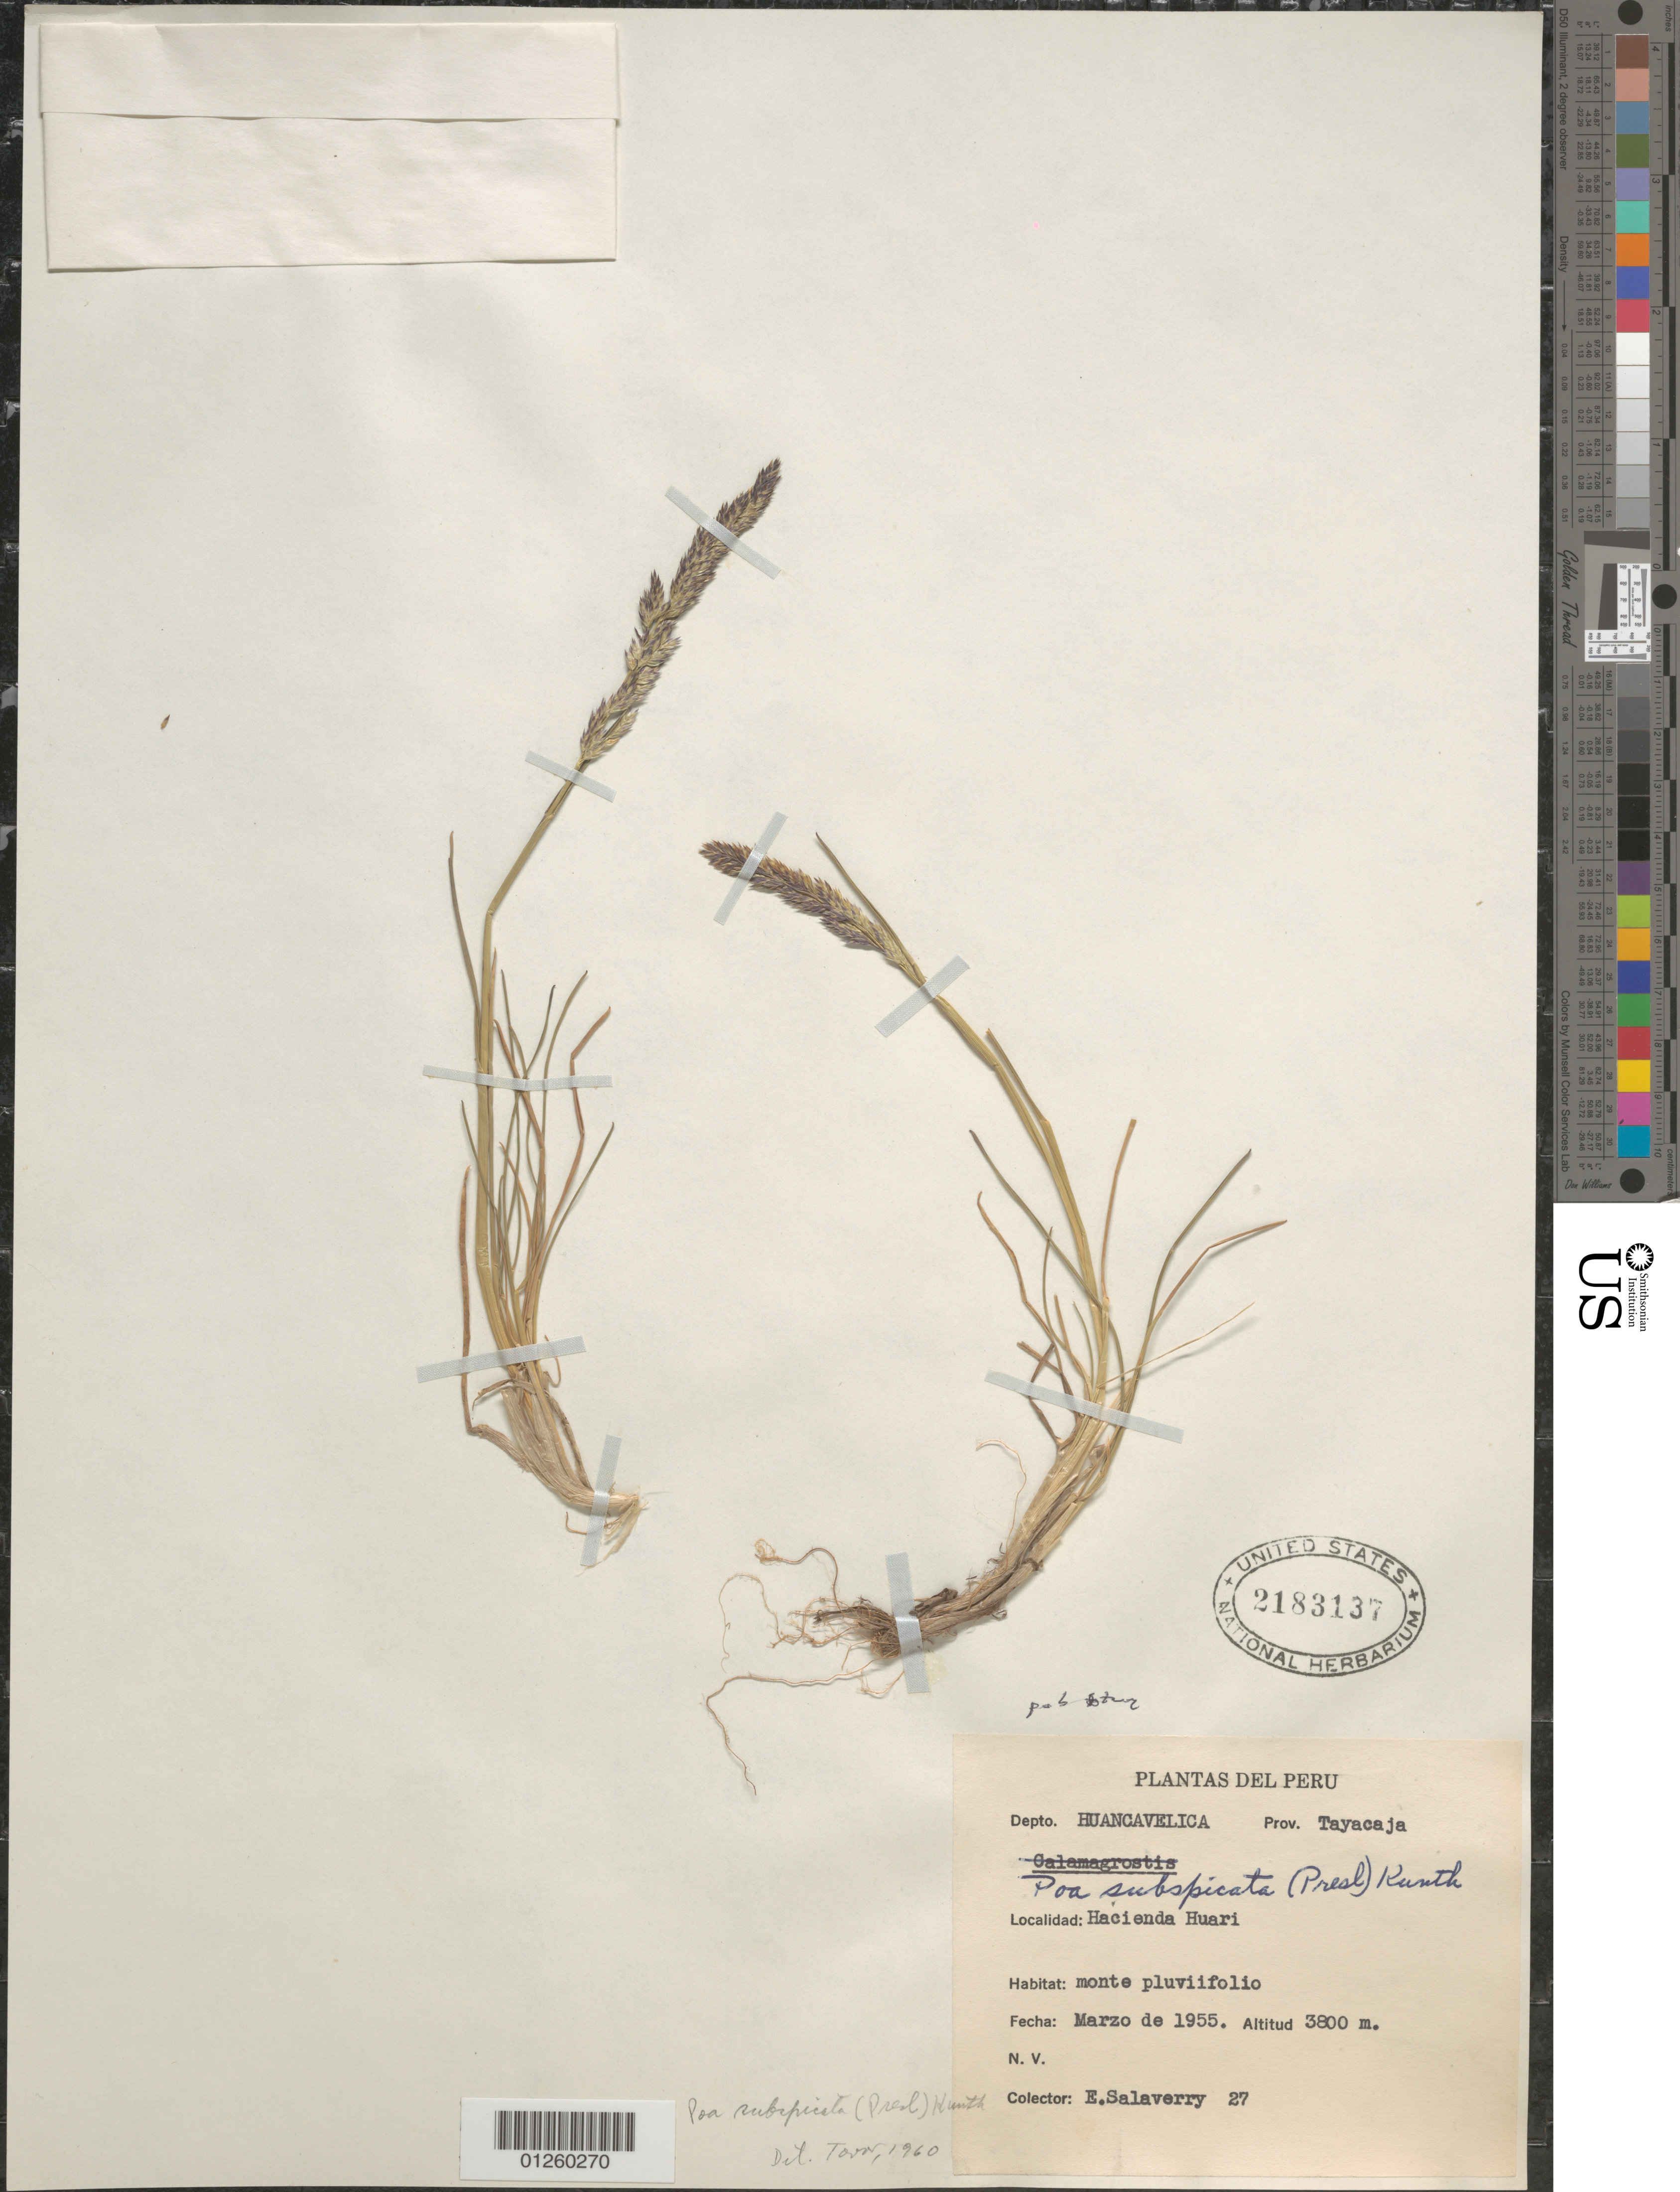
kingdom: Plantae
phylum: Tracheophyta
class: Liliopsida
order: Poales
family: Poaceae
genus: Poa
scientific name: Poa subspicata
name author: (J. Presl) Kunth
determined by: Soreng, Robert J., Research Associate (BOT), Smithsonian Institution - National Museum of Natural History (UNITED STATES)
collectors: E. Salaverry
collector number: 27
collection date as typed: Marzo 1955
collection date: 1955-03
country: Peru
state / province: Huancavelica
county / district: Tayacaja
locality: Depto. Huancavelica. Hacienda Huari.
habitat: monte pluviifolio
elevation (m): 3800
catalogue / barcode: US 2183137